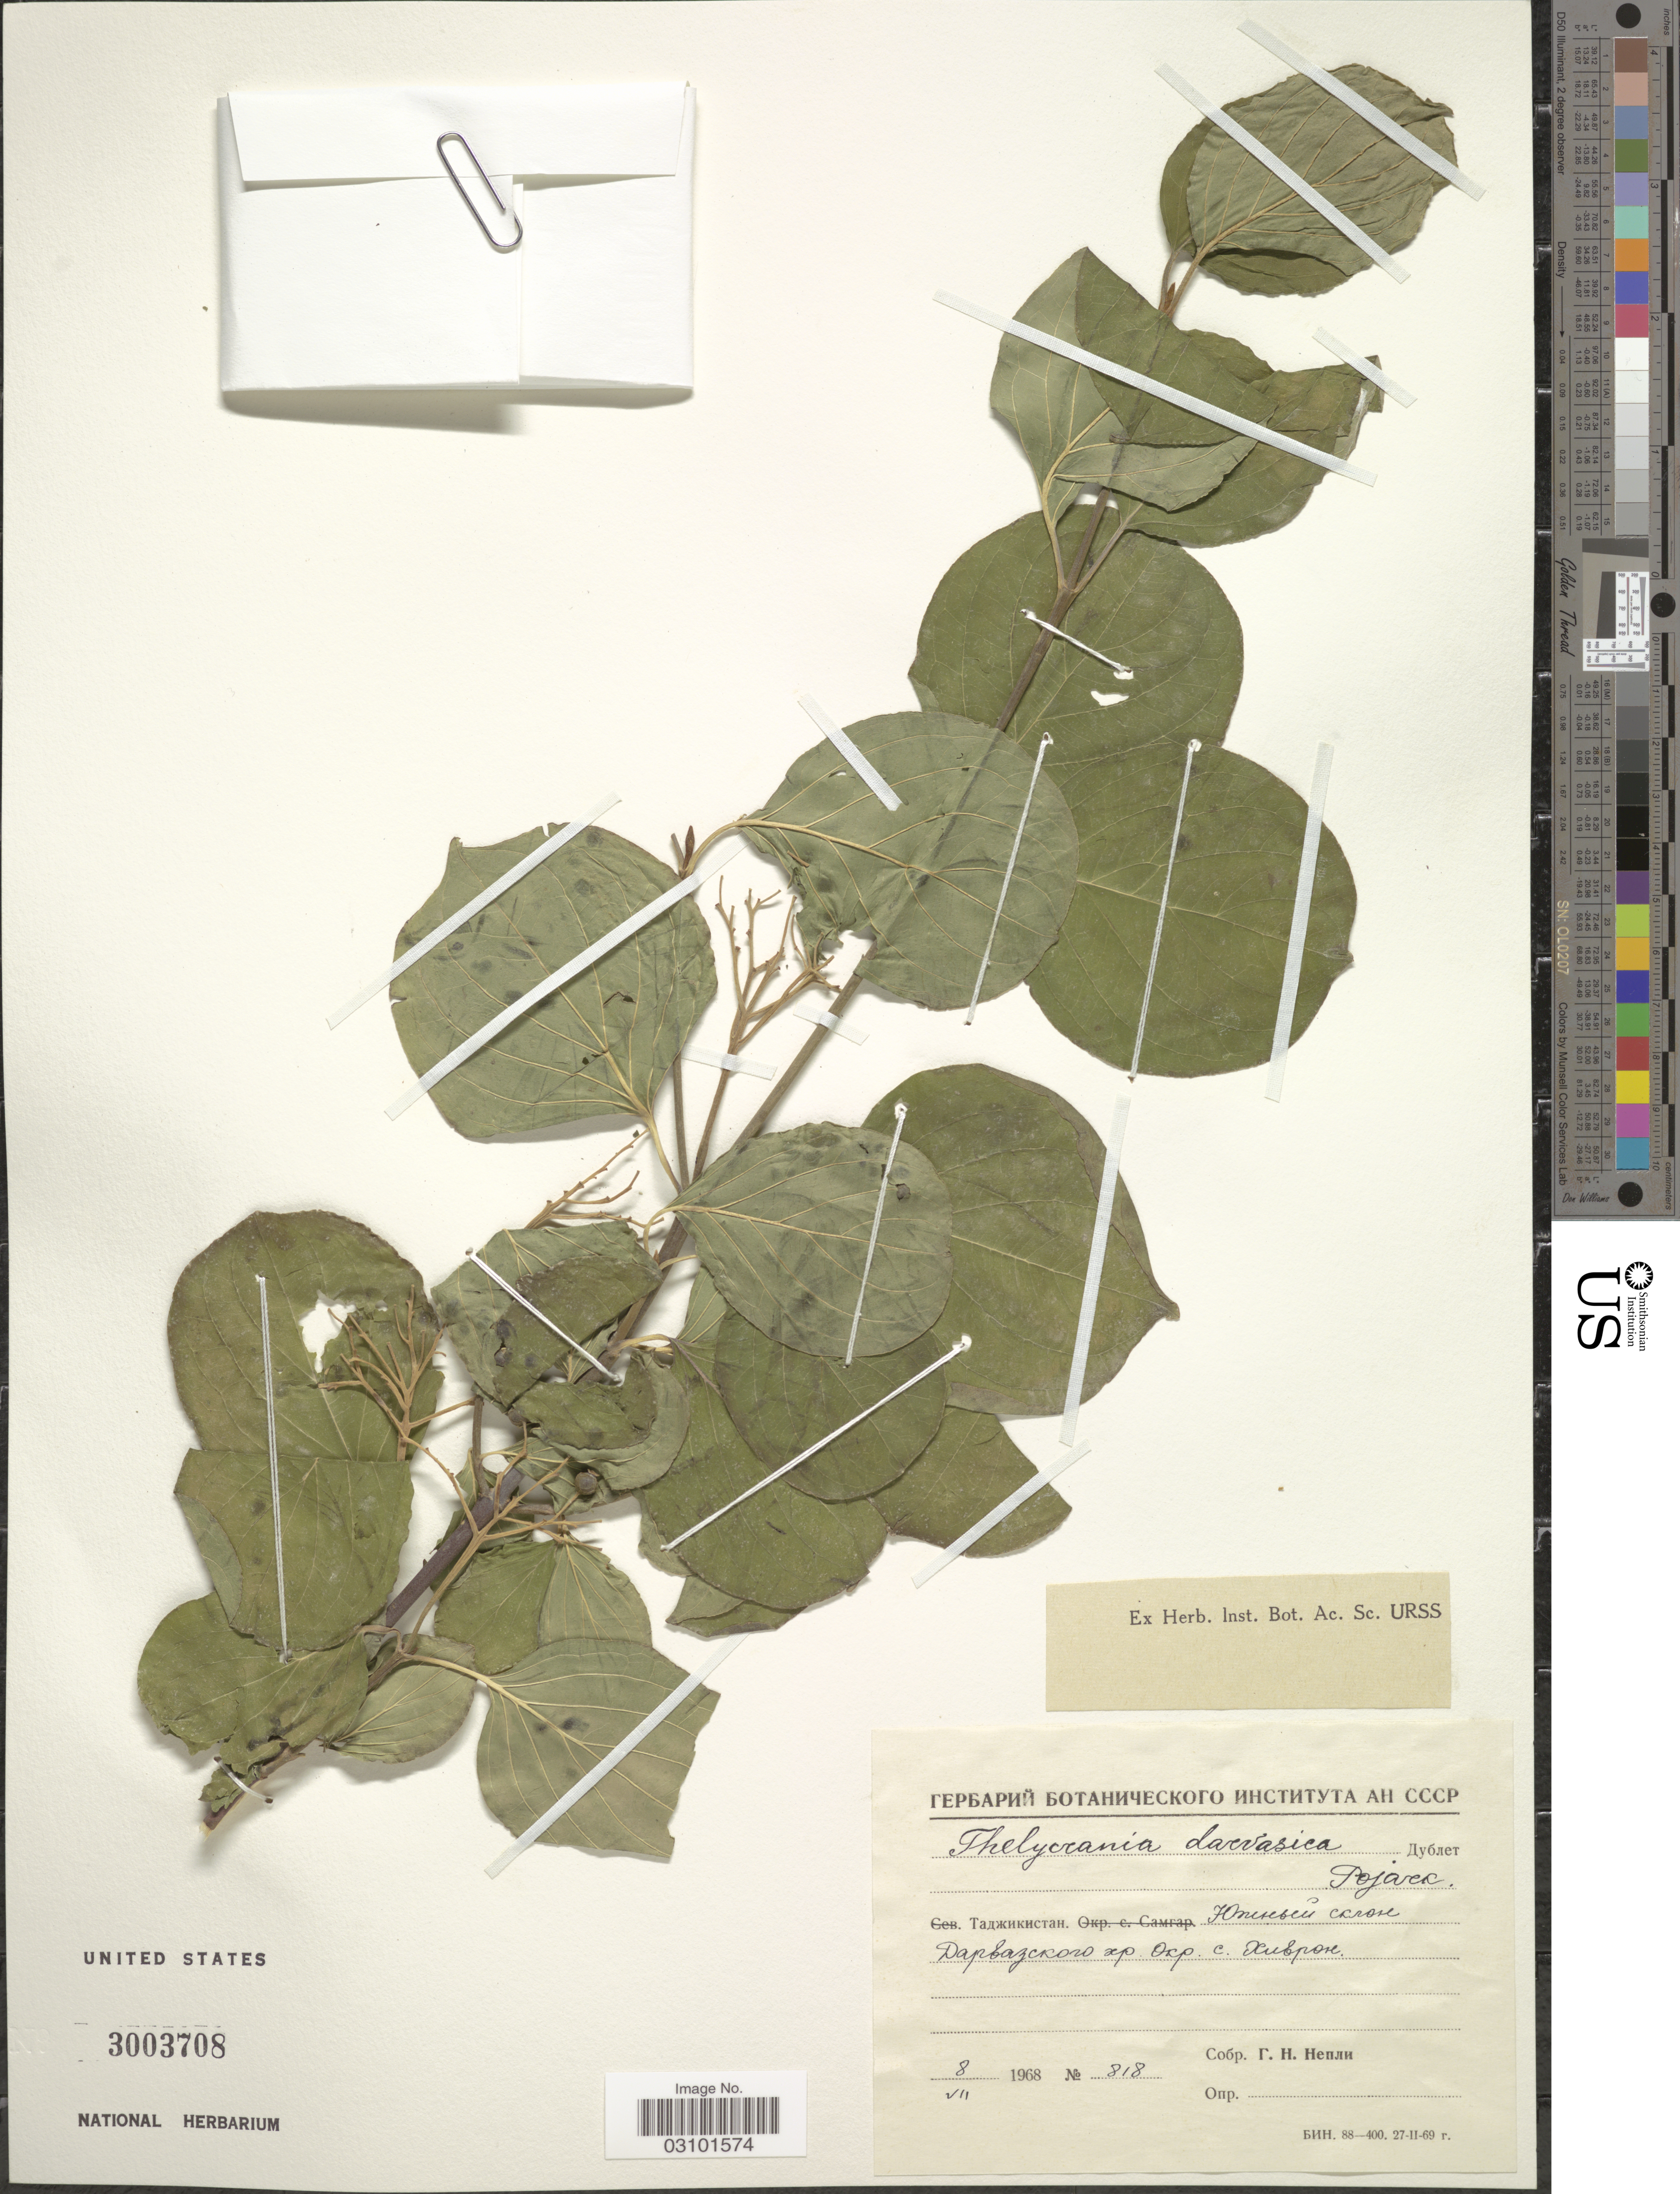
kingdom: Plantae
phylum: Tracheophyta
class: Magnoliopsida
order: Cornales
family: Cornaceae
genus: Cornus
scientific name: Cornus darvasica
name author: (Pojark.) Pilipenko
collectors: G. Nepli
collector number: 818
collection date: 1968-07-08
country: Tajikistan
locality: Darvaz Range near village Khivron.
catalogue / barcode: US 3003708